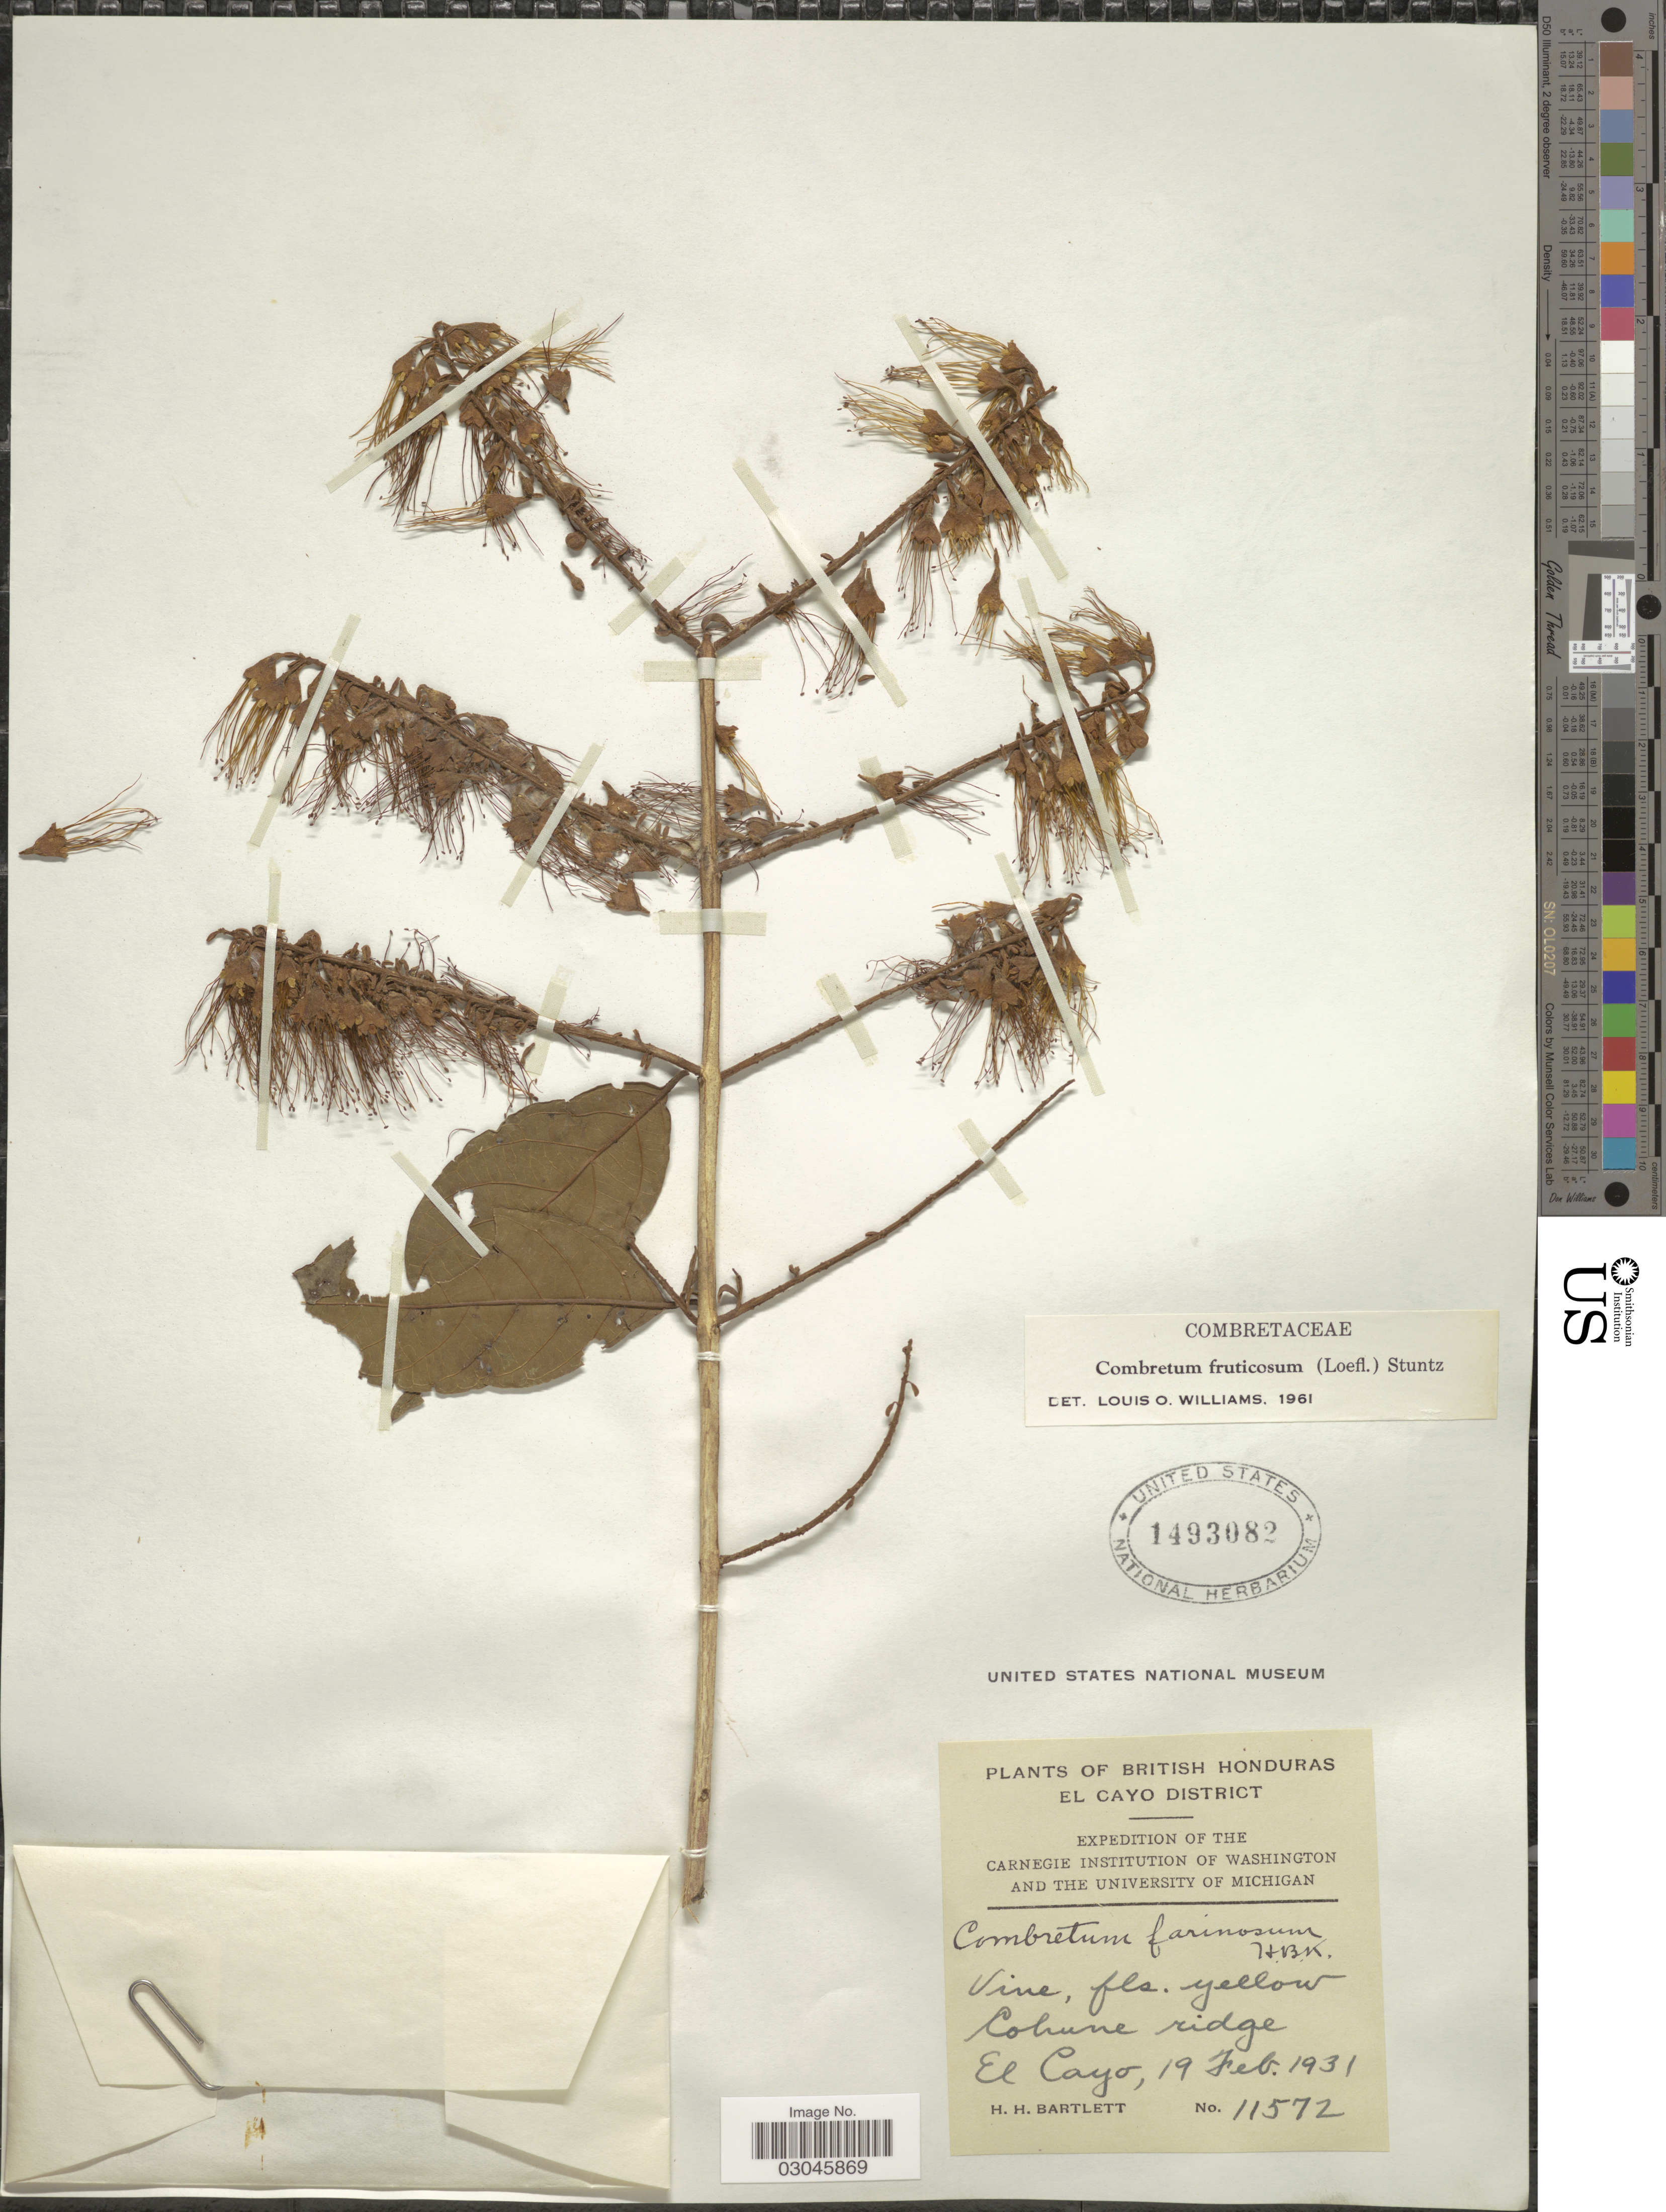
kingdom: Plantae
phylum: Tracheophyta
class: Magnoliopsida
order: Myrtales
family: Combretaceae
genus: Combretum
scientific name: Combretum farinosum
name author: Kunth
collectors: H. H. Bartlett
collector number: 11572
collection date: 1931-02-19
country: Belize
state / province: Cayo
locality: British Honduras, El Cayo District. Cohune ridge.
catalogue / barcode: US 1493082